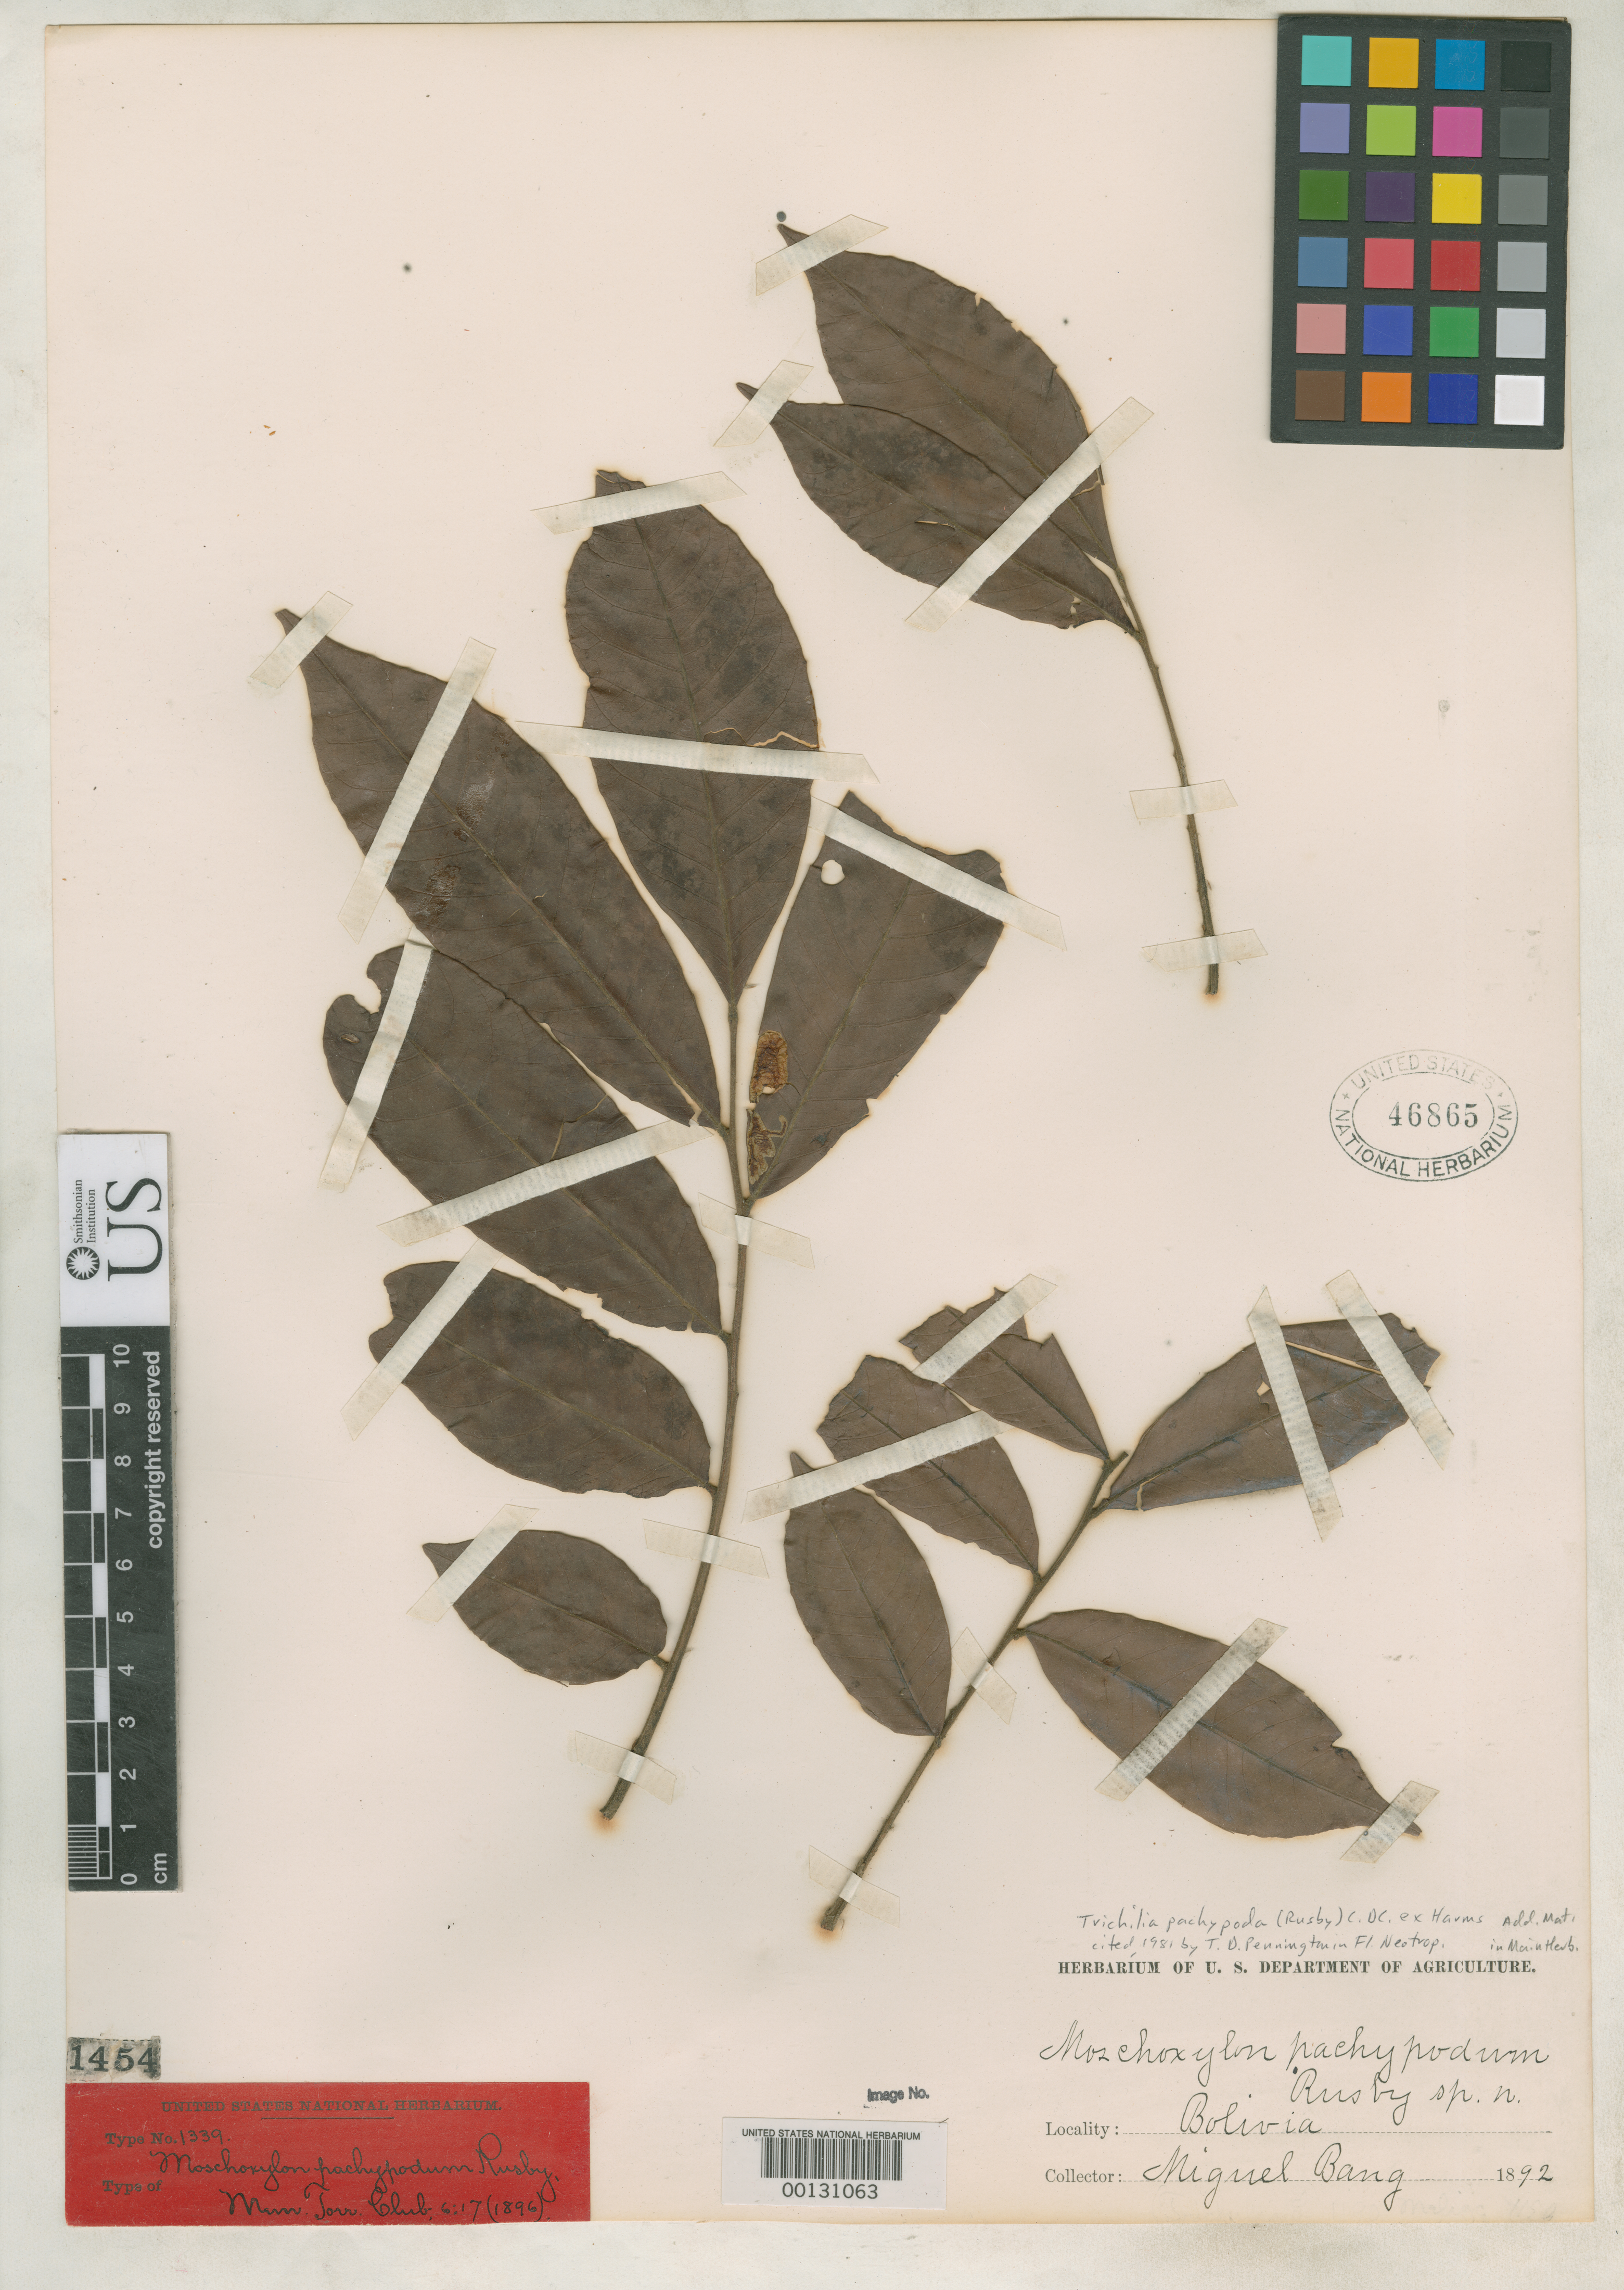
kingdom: Plantae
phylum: Tracheophyta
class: Magnoliopsida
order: Sapindales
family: Meliaceae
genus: Moschoxylum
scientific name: Moschoxylum pachypodum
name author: Rusby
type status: Isotype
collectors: M. Bang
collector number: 1454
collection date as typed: Apr 1892 to -- Jun 1892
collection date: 1892-04/1892-06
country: Bolivia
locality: Between Guanai and Tipuani.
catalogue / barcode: US 46865